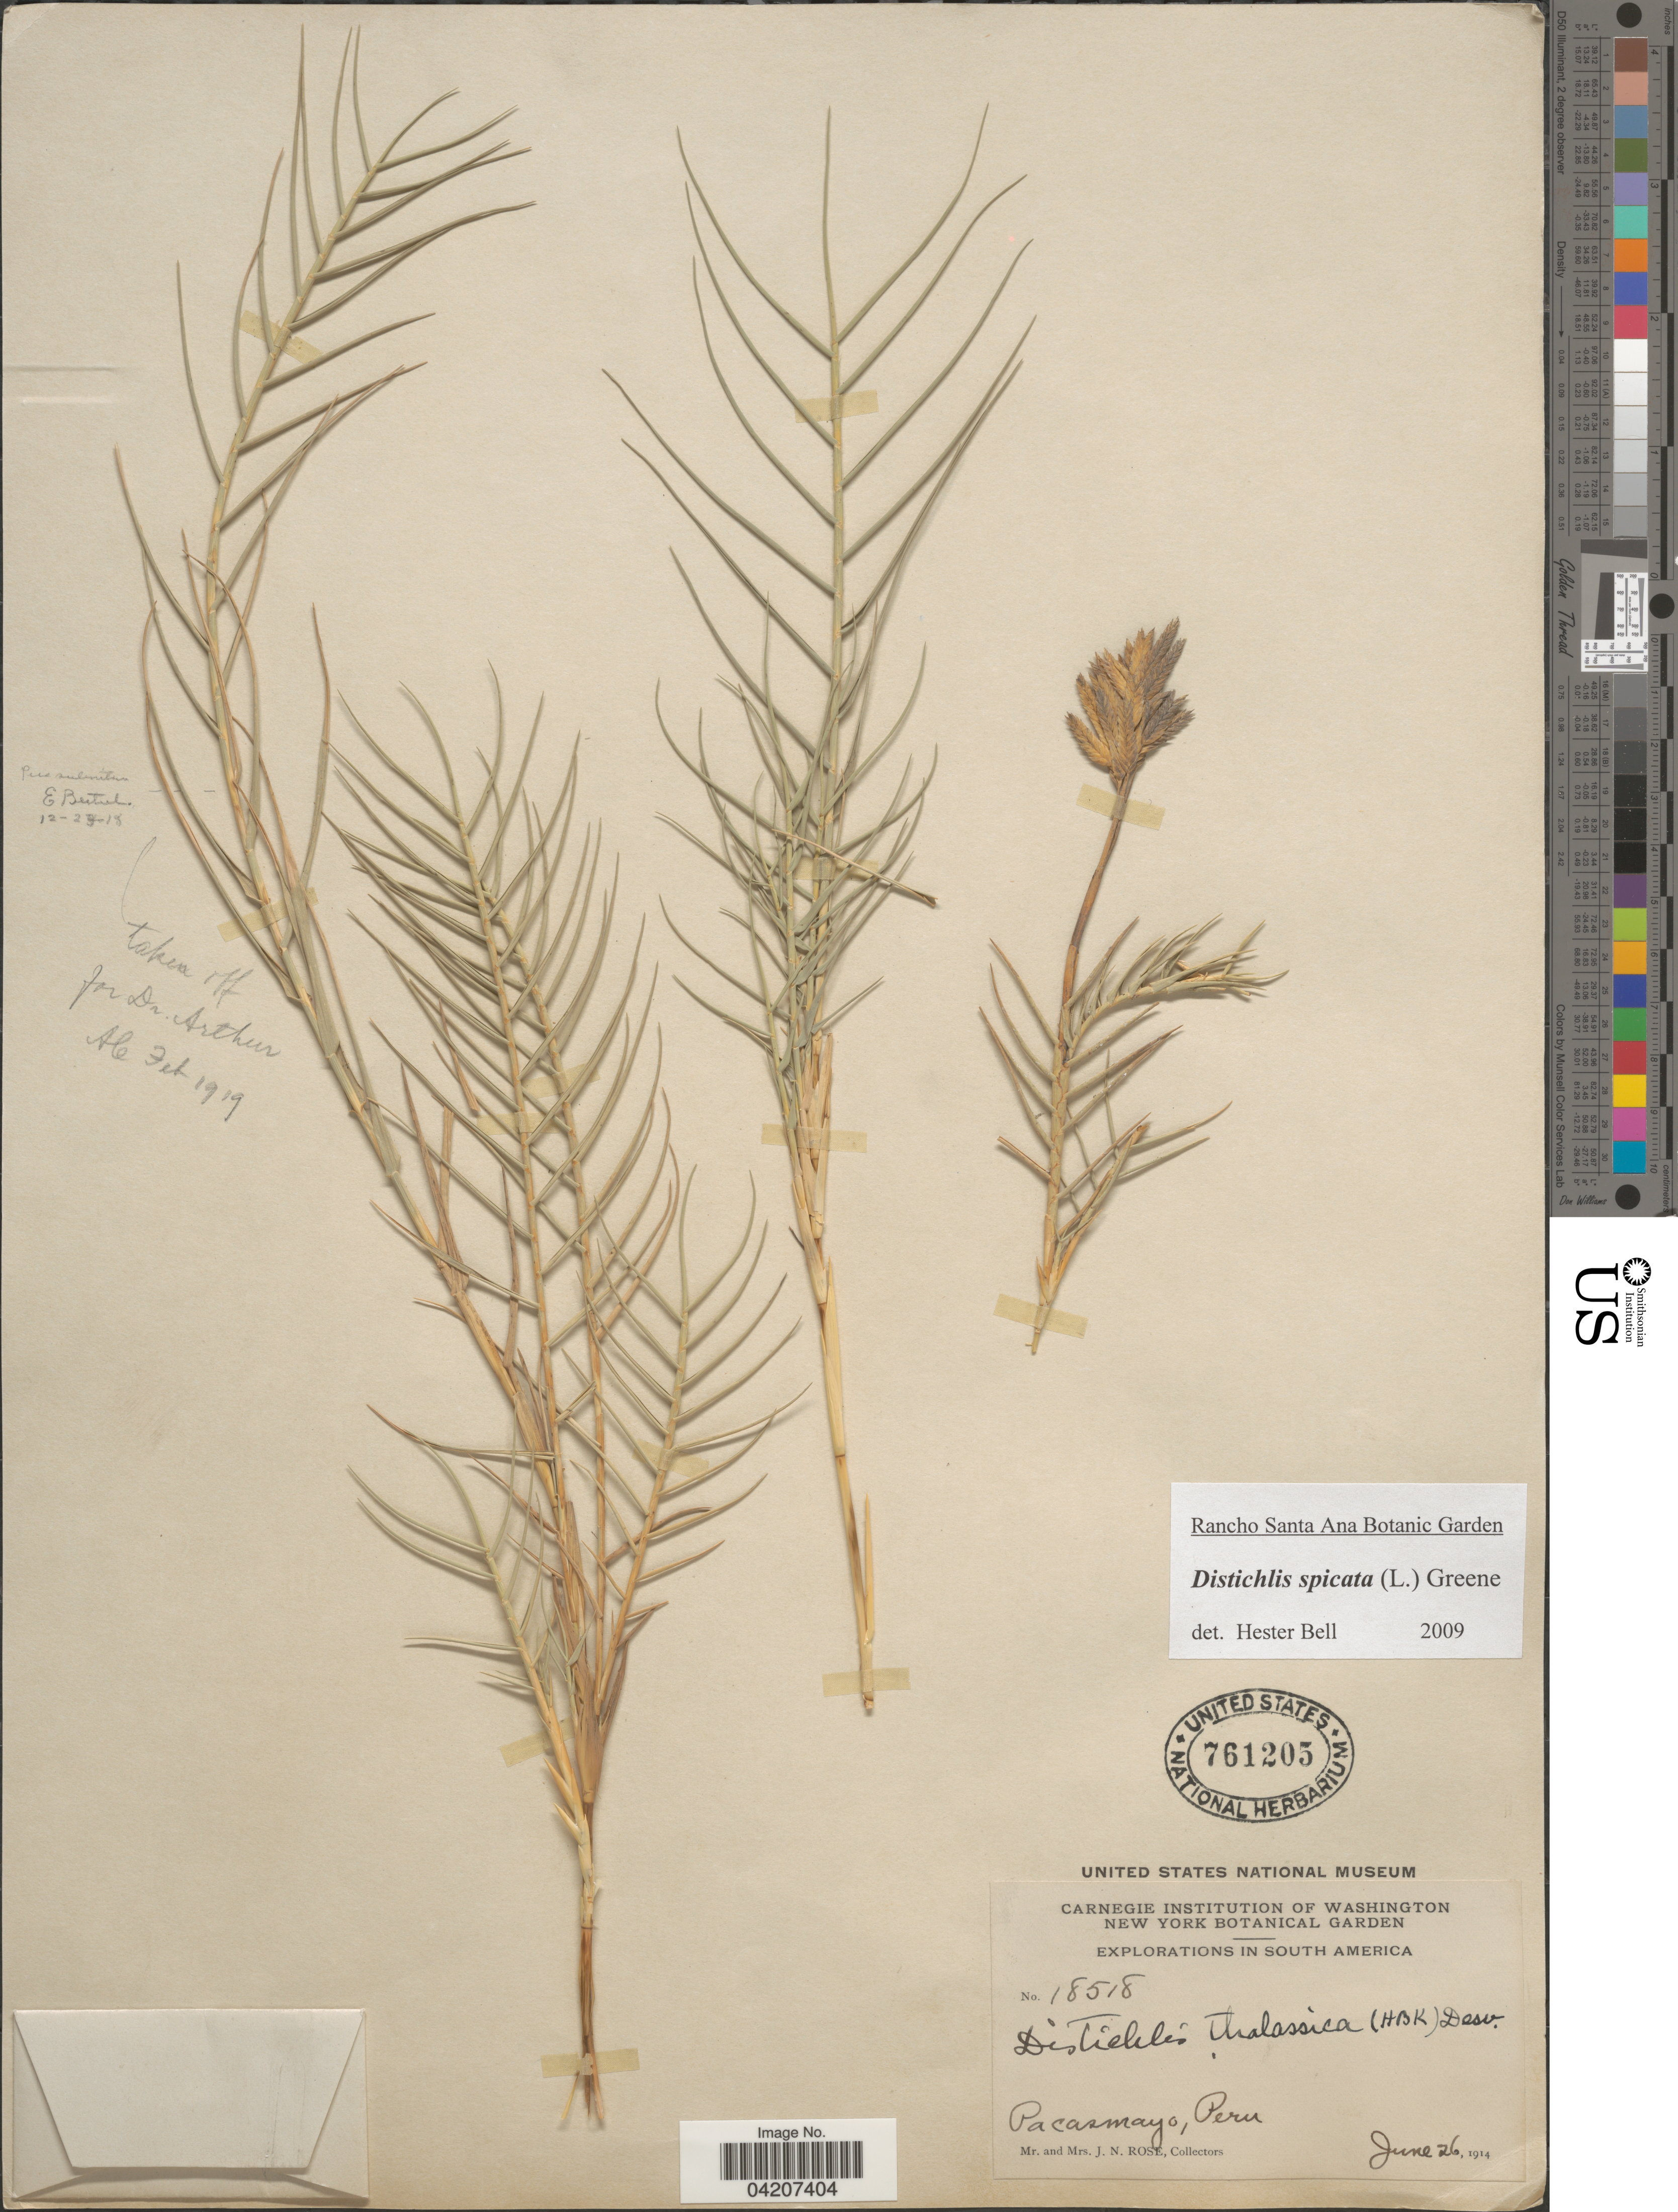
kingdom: Plantae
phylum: Tracheophyta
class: Liliopsida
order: Poales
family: Poaceae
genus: Distichlis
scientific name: Distichlis spicata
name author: (L.) Greene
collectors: J. N. Rose & L. B. Rose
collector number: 18518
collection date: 1914-06-26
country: Peru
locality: Explorations in South America. Pacasmayo.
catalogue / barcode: US 761205